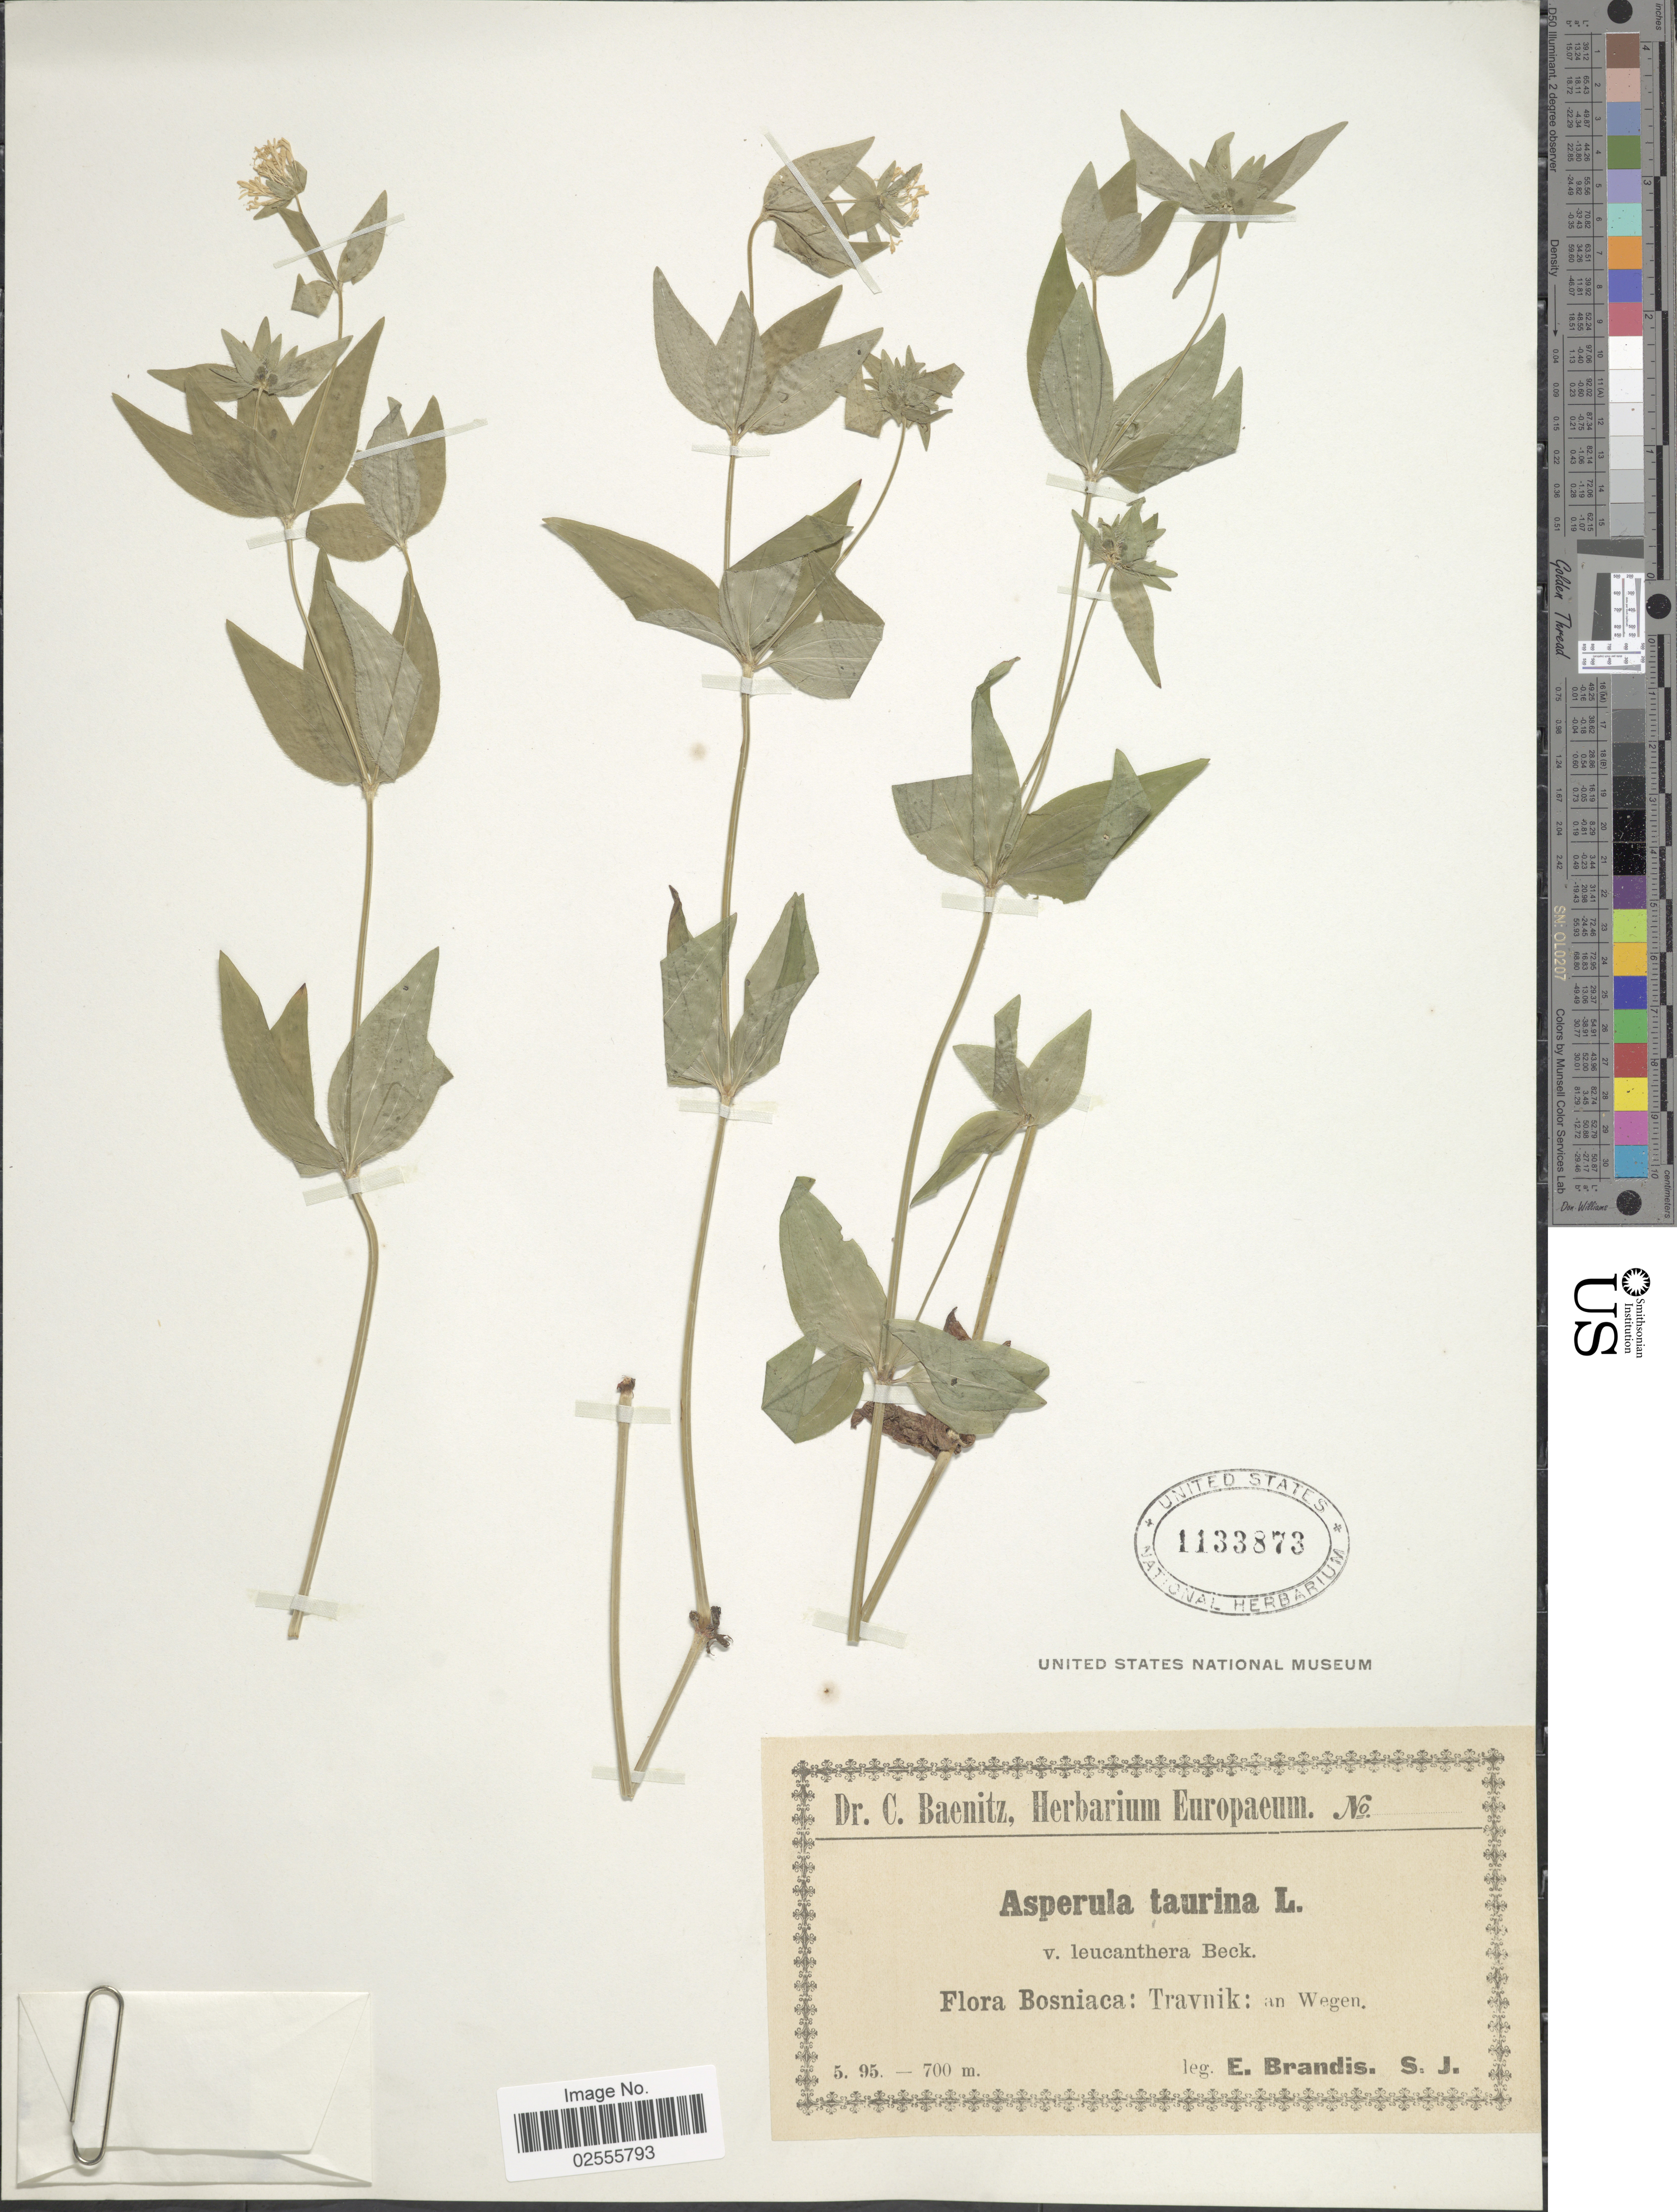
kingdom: Plantae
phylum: Tracheophyta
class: Magnoliopsida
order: Gentianales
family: Rubiaceae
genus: Asperula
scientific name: Asperula taurina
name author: L.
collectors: E. Brandis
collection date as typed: Transcribed d/m/y: /4/95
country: Bosnia and Herzegovina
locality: Bosnia: Travnik: an Wegen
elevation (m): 700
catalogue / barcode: US 1133873